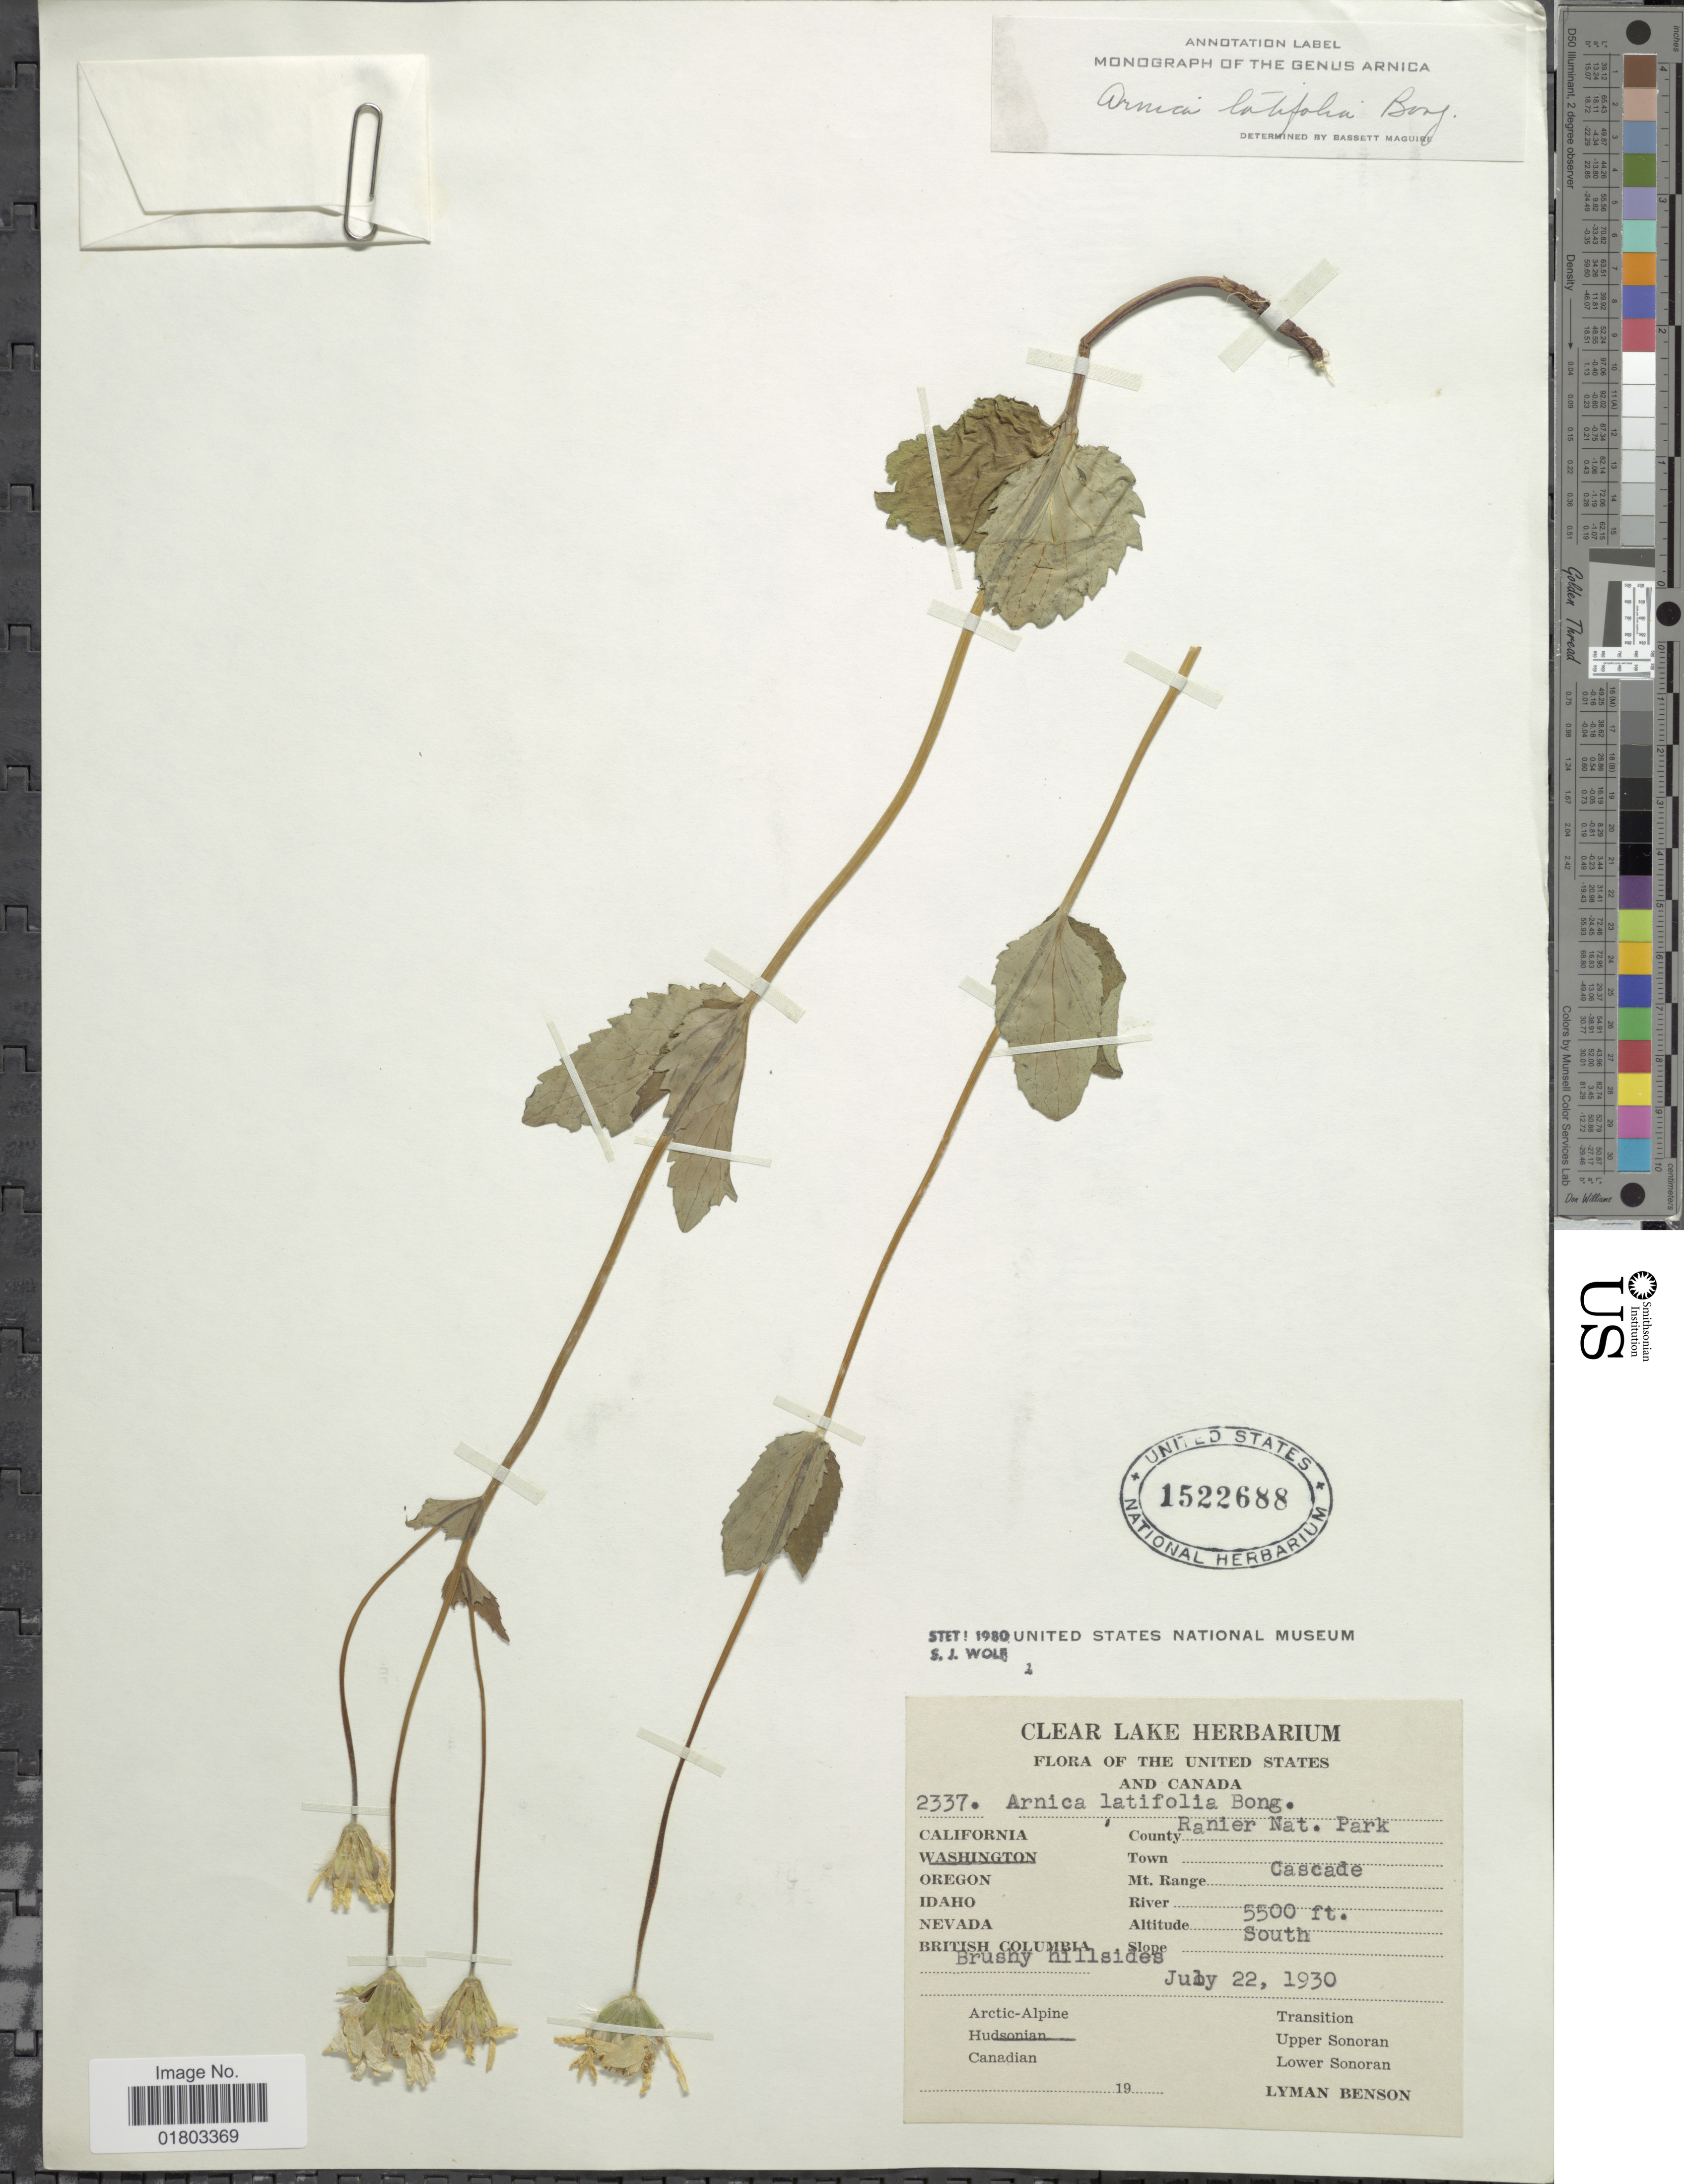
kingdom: Plantae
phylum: Tracheophyta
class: Magnoliopsida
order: Asterales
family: Asteraceae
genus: Arnica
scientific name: Arnica latifolia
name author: Bong.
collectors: L. D. Benson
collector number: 2337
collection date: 1930-07-22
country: United States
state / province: Washington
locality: The United States and Canada, County Ranier Nat. Park, Mt Range Cascade, Slope South, Brushy hillsides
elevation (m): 1676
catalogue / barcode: US 1522688